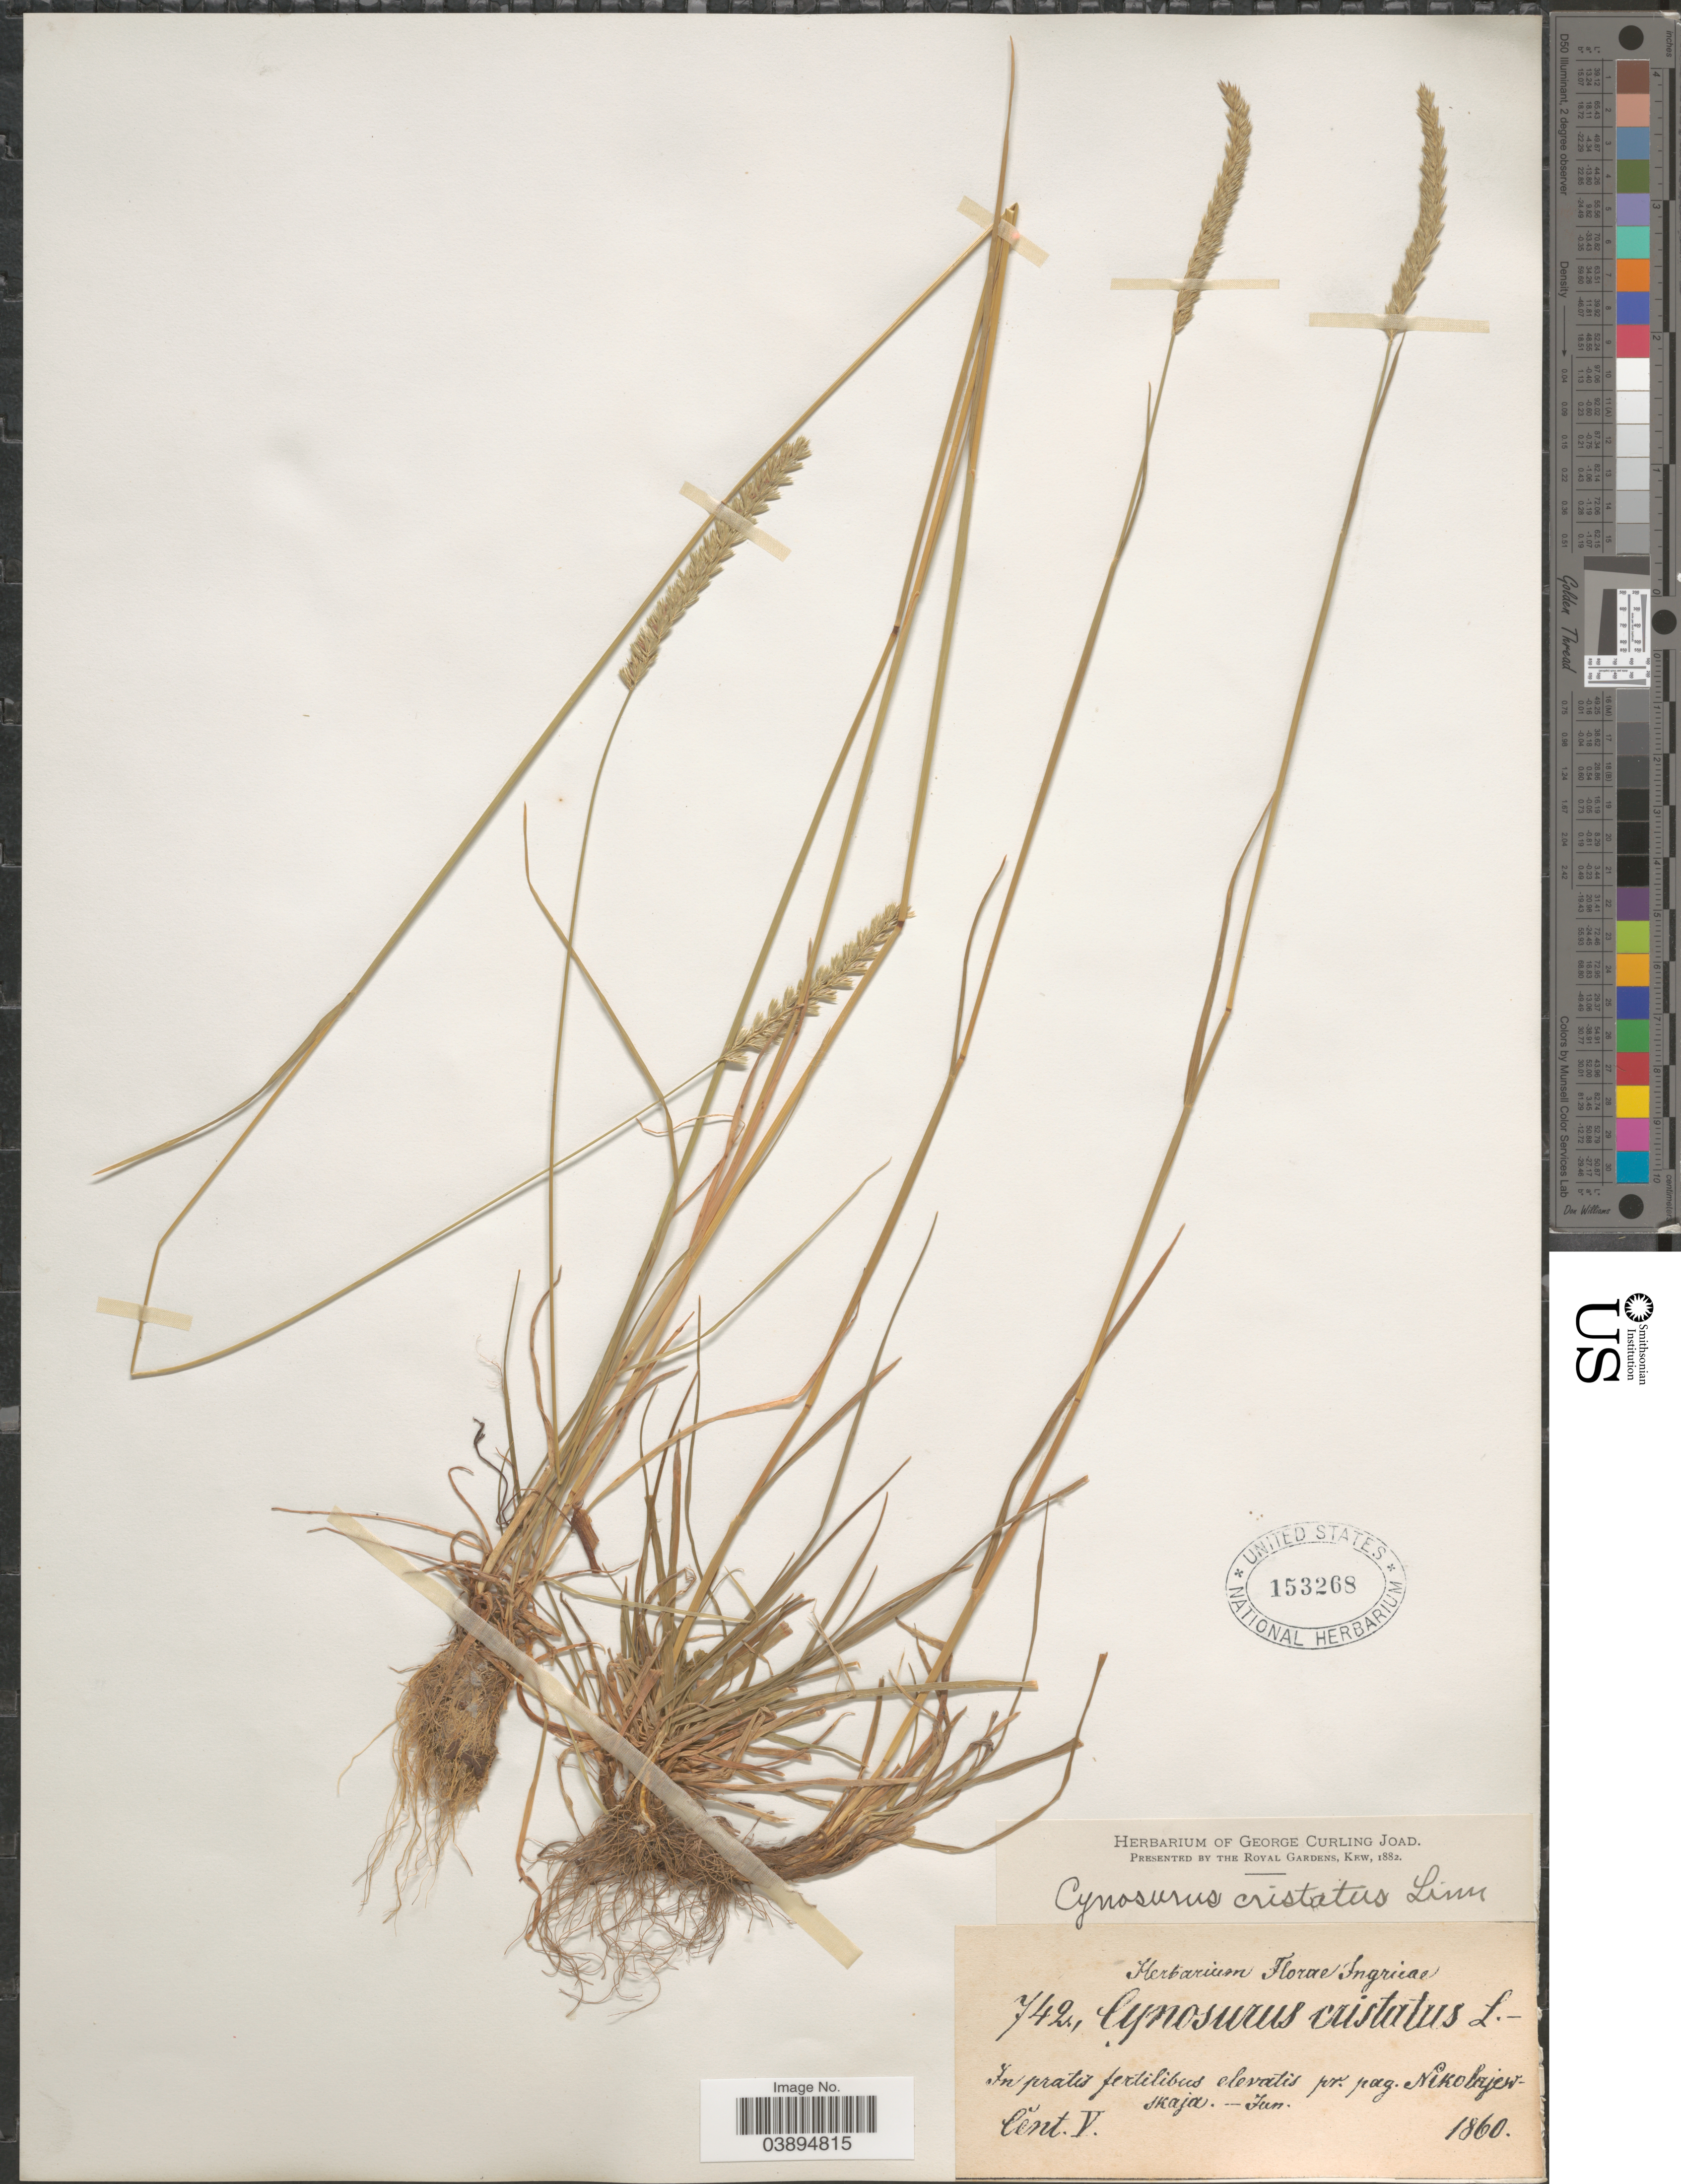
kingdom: Plantae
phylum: Tracheophyta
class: Liliopsida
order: Poales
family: Poaceae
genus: Cynosurus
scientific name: Cynosurus cristatus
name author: L.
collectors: ex herb. Florae Ingricae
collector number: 742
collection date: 1860-06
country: Ukraine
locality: In pratis fertilibus elevatis pr pag. Nikolajew- skaja.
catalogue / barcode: US 153268